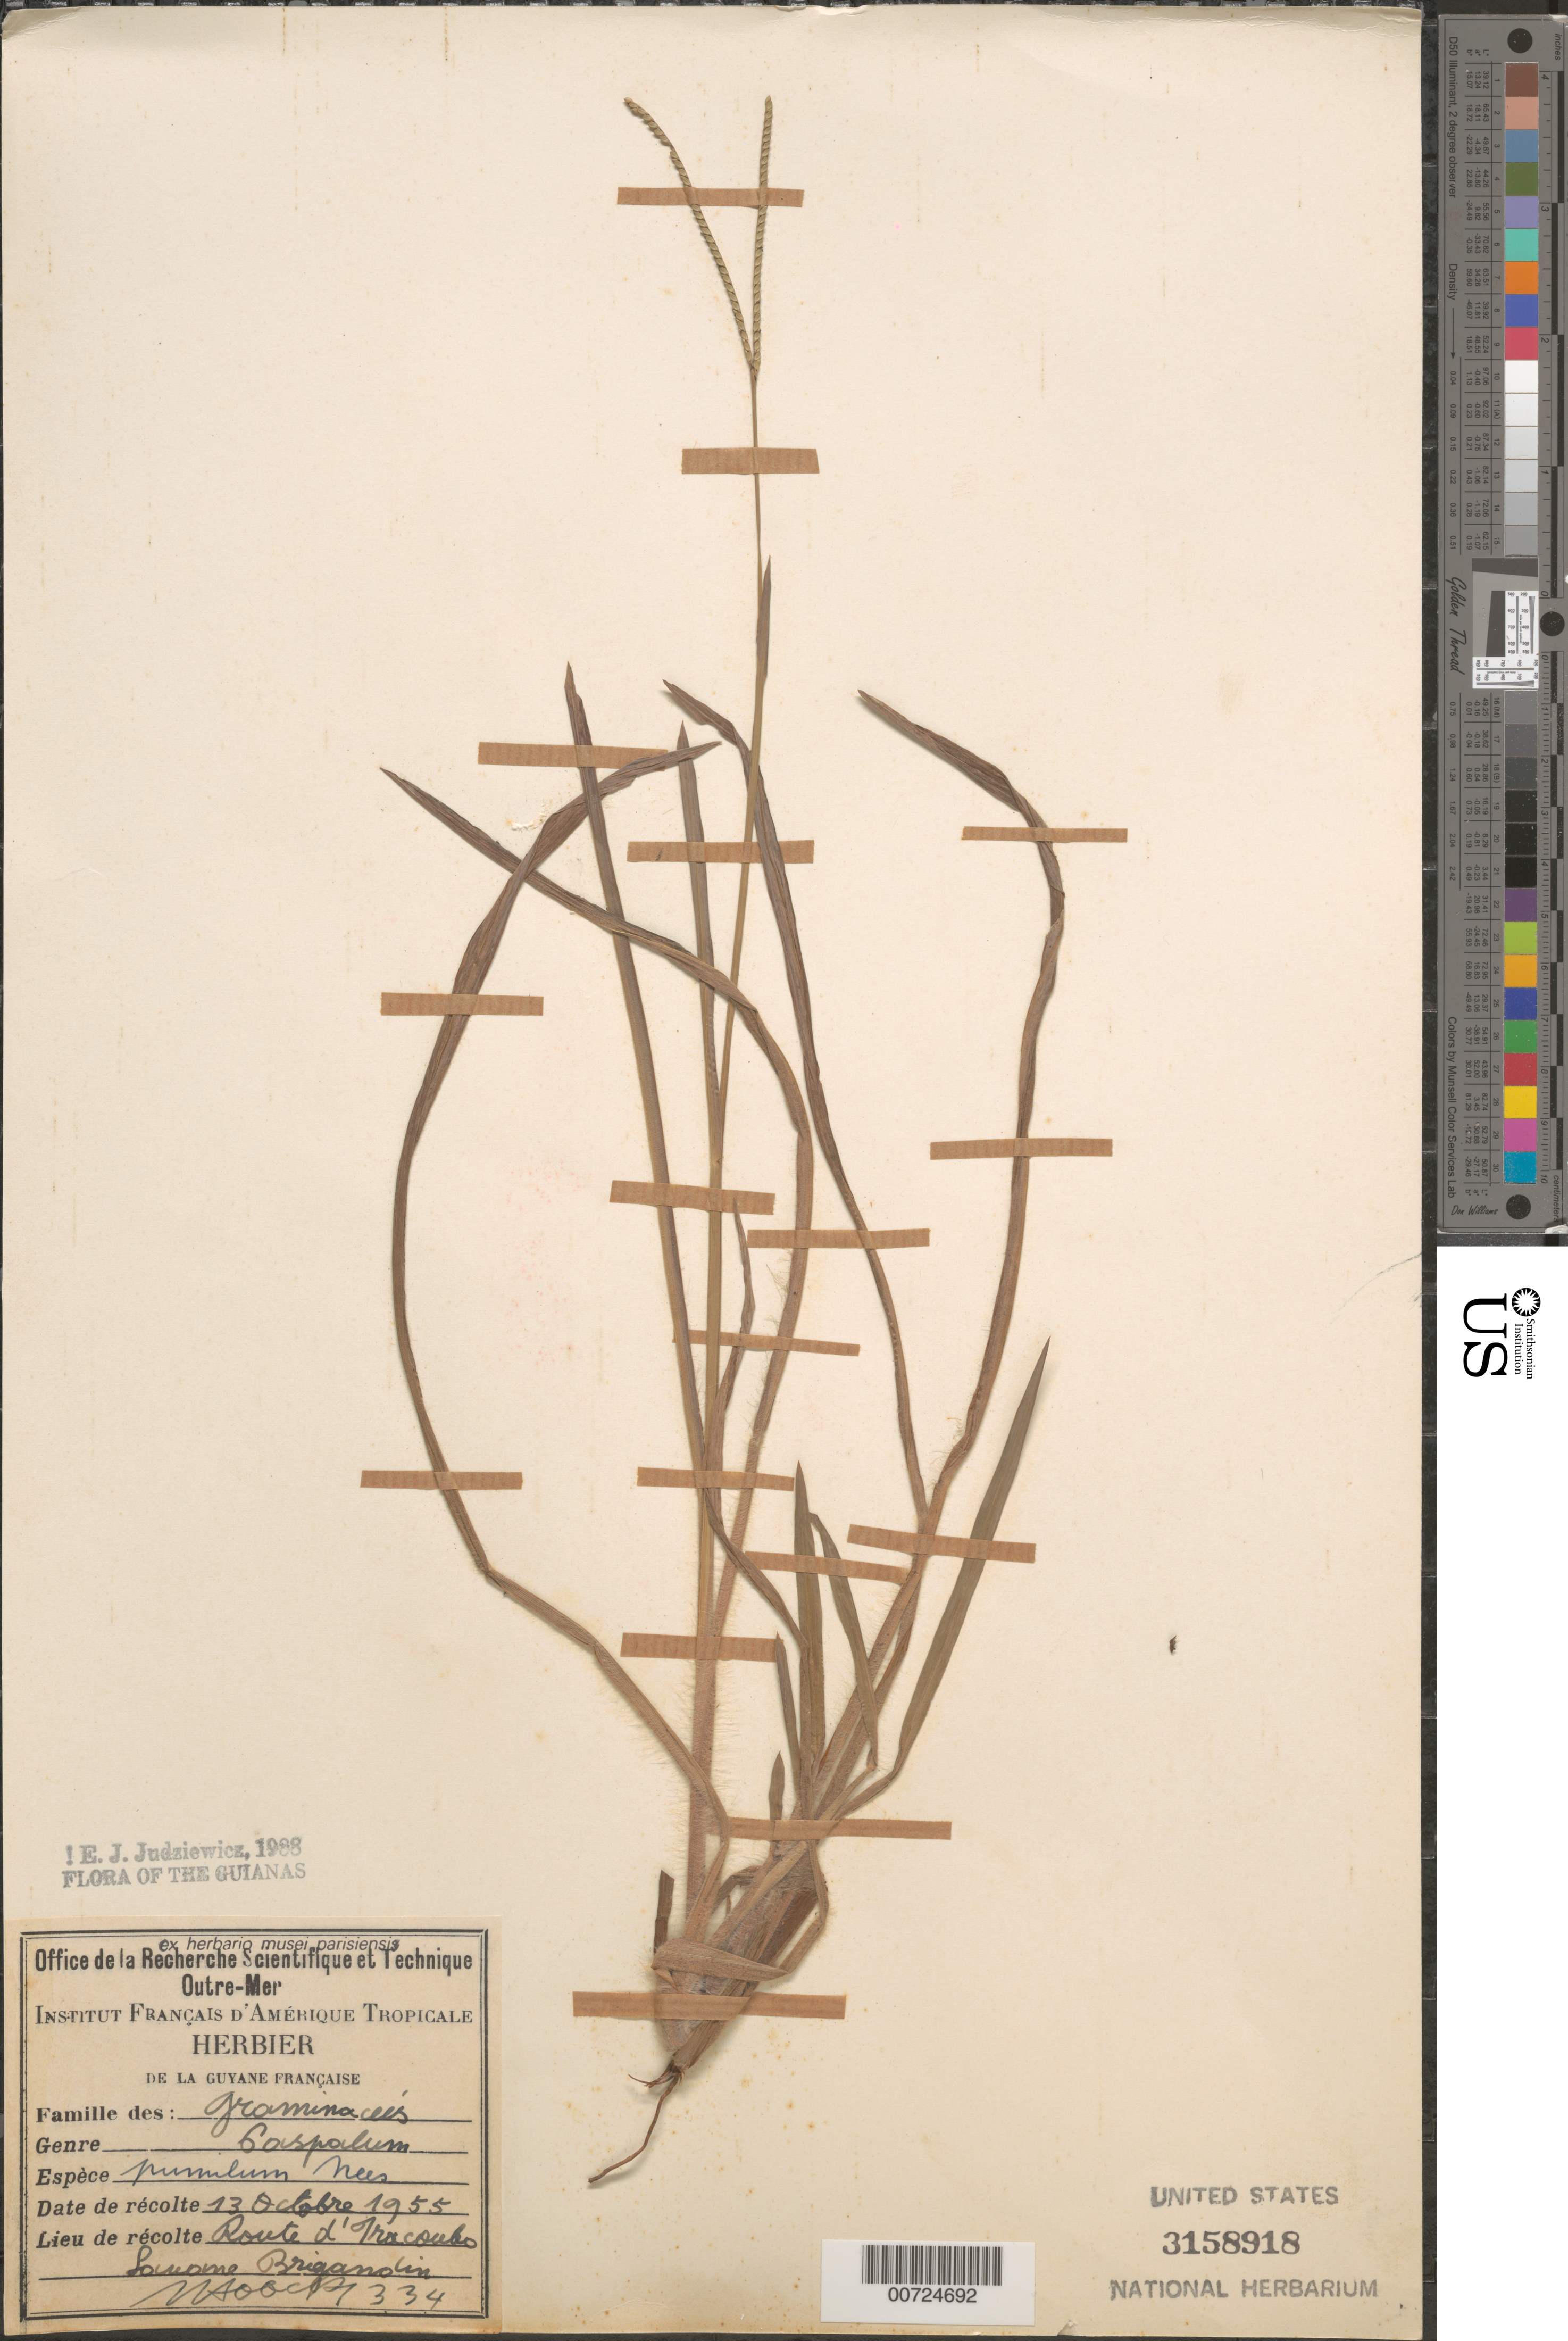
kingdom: Plantae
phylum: Tracheophyta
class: Liliopsida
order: Poales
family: Poaceae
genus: Paspalum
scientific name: Paspalum pumilum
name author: Nees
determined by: Judziewicz, E. J.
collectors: J. Hoock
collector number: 334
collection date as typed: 13-Oct-55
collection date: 1955-10-13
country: French Guiana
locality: Route d'Iracoubo, Savane Brigandin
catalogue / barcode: US 3158918